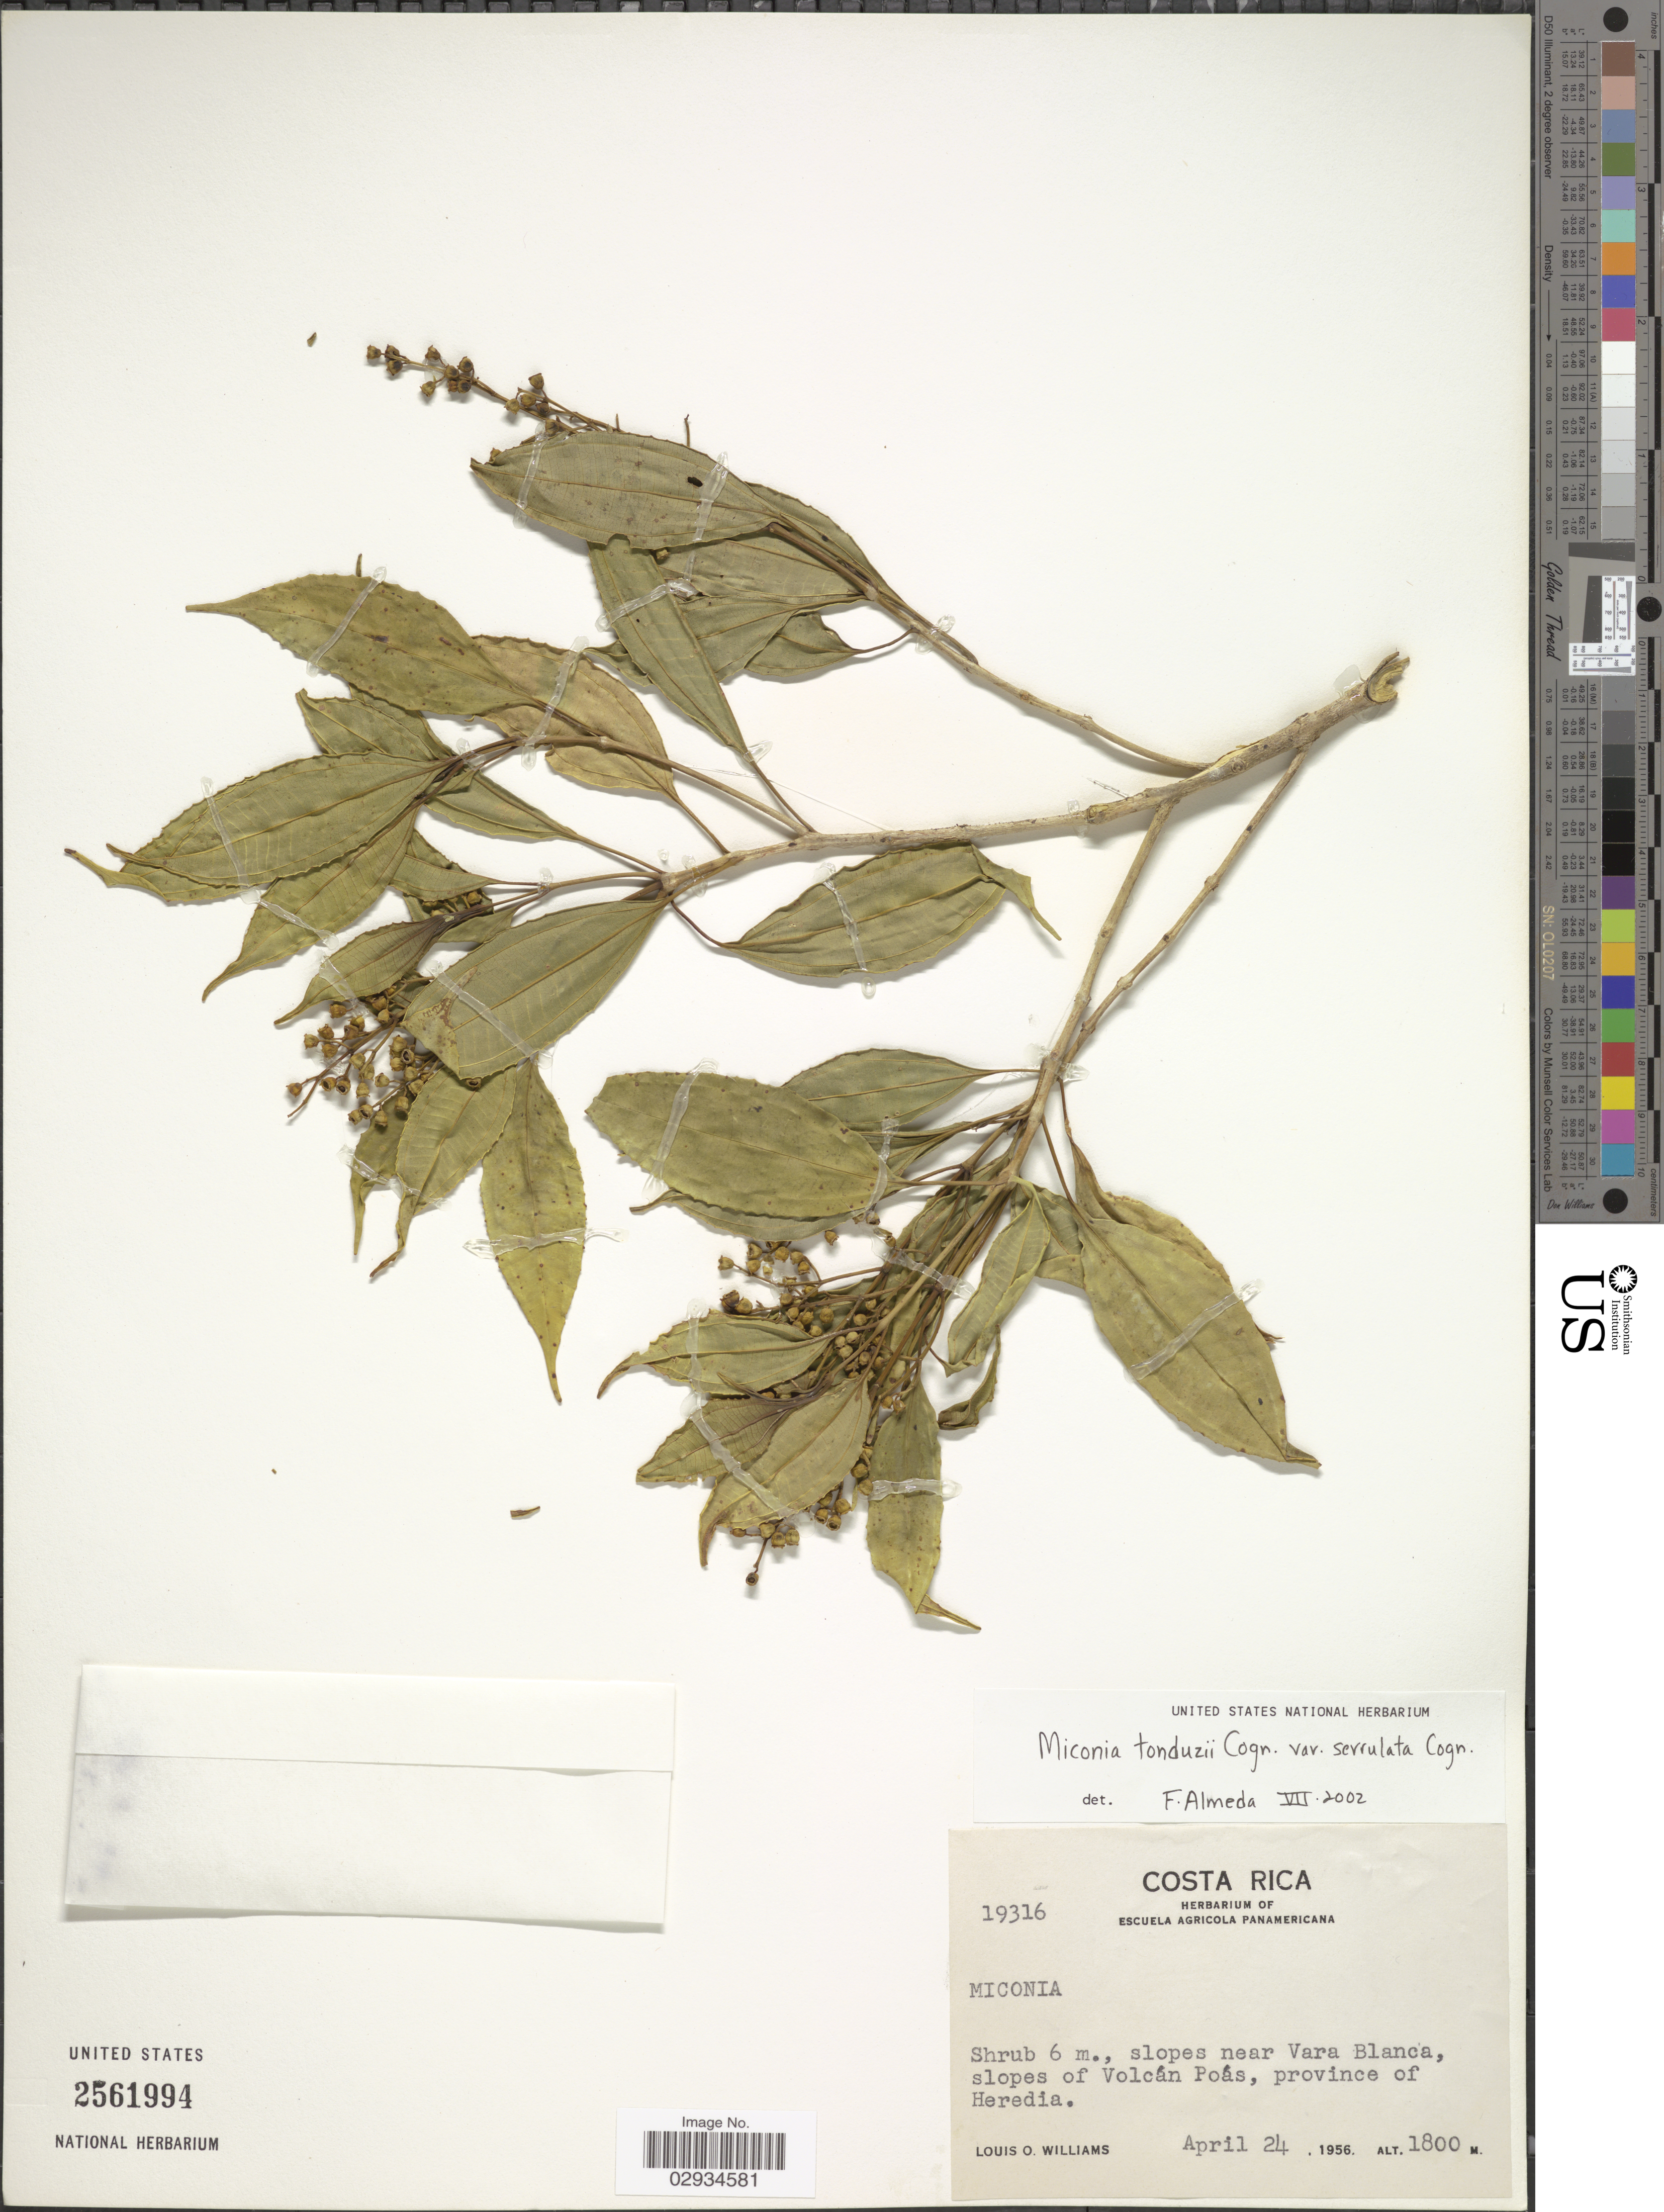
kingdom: Plantae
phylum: Tracheophyta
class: Magnoliopsida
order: Myrtales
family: Melastomataceae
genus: Miconia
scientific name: Miconia tonduzii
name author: Cogn. in A. DC.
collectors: L. O. Williams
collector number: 19316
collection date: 1956-04-24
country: Costa Rica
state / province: Heredia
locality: Slopes near Vara Blanca, slopes of Volcán Poás.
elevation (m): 1800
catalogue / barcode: US 2561994